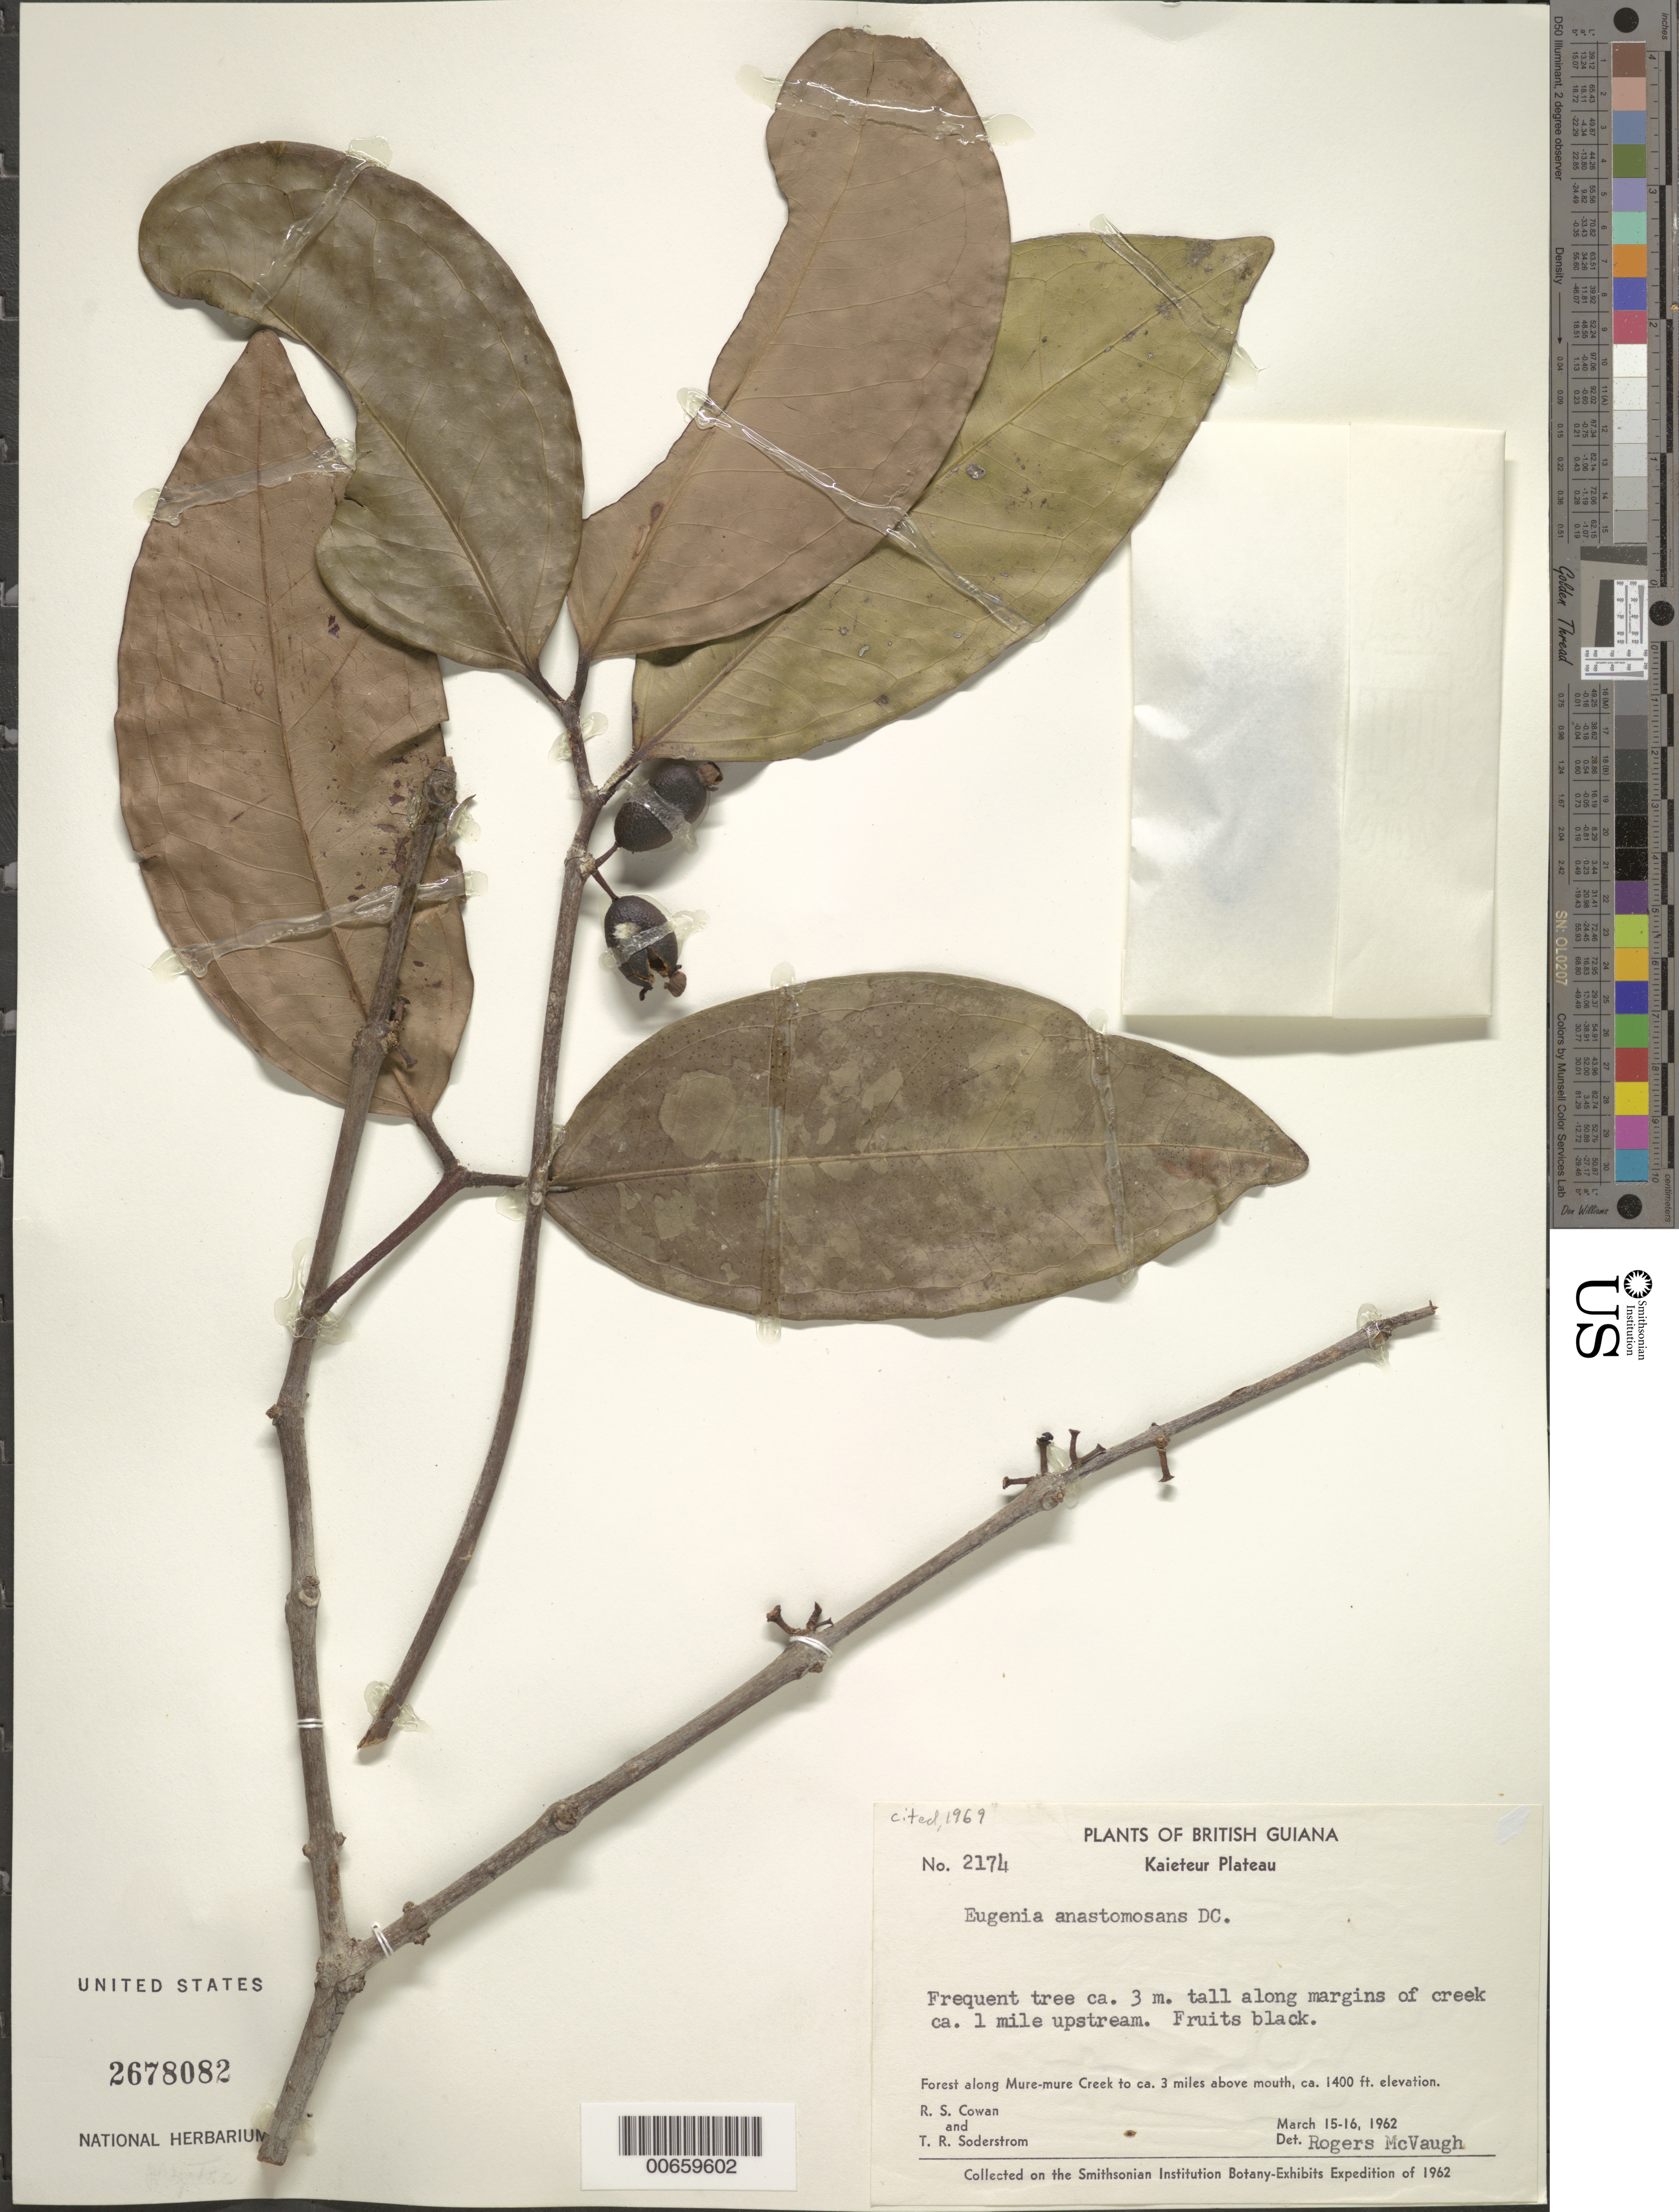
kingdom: Plantae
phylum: Tracheophyta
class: Magnoliopsida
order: Myrtales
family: Myrtaceae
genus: Eugenia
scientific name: Eugenia anastomosans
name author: DC.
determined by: McVaugh, R.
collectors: R. S. Cowan & T. R. Soderstrom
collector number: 2174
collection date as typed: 15-Mar-62 to 16-Mar-62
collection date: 1962-03-15/1962-03-16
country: Guyana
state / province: Potaro-Siparuni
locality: Kaieteur Plateau, Mure-mure Creek to ca. 3 mi. above mouth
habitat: Margins of creek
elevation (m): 427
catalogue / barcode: US 2678082